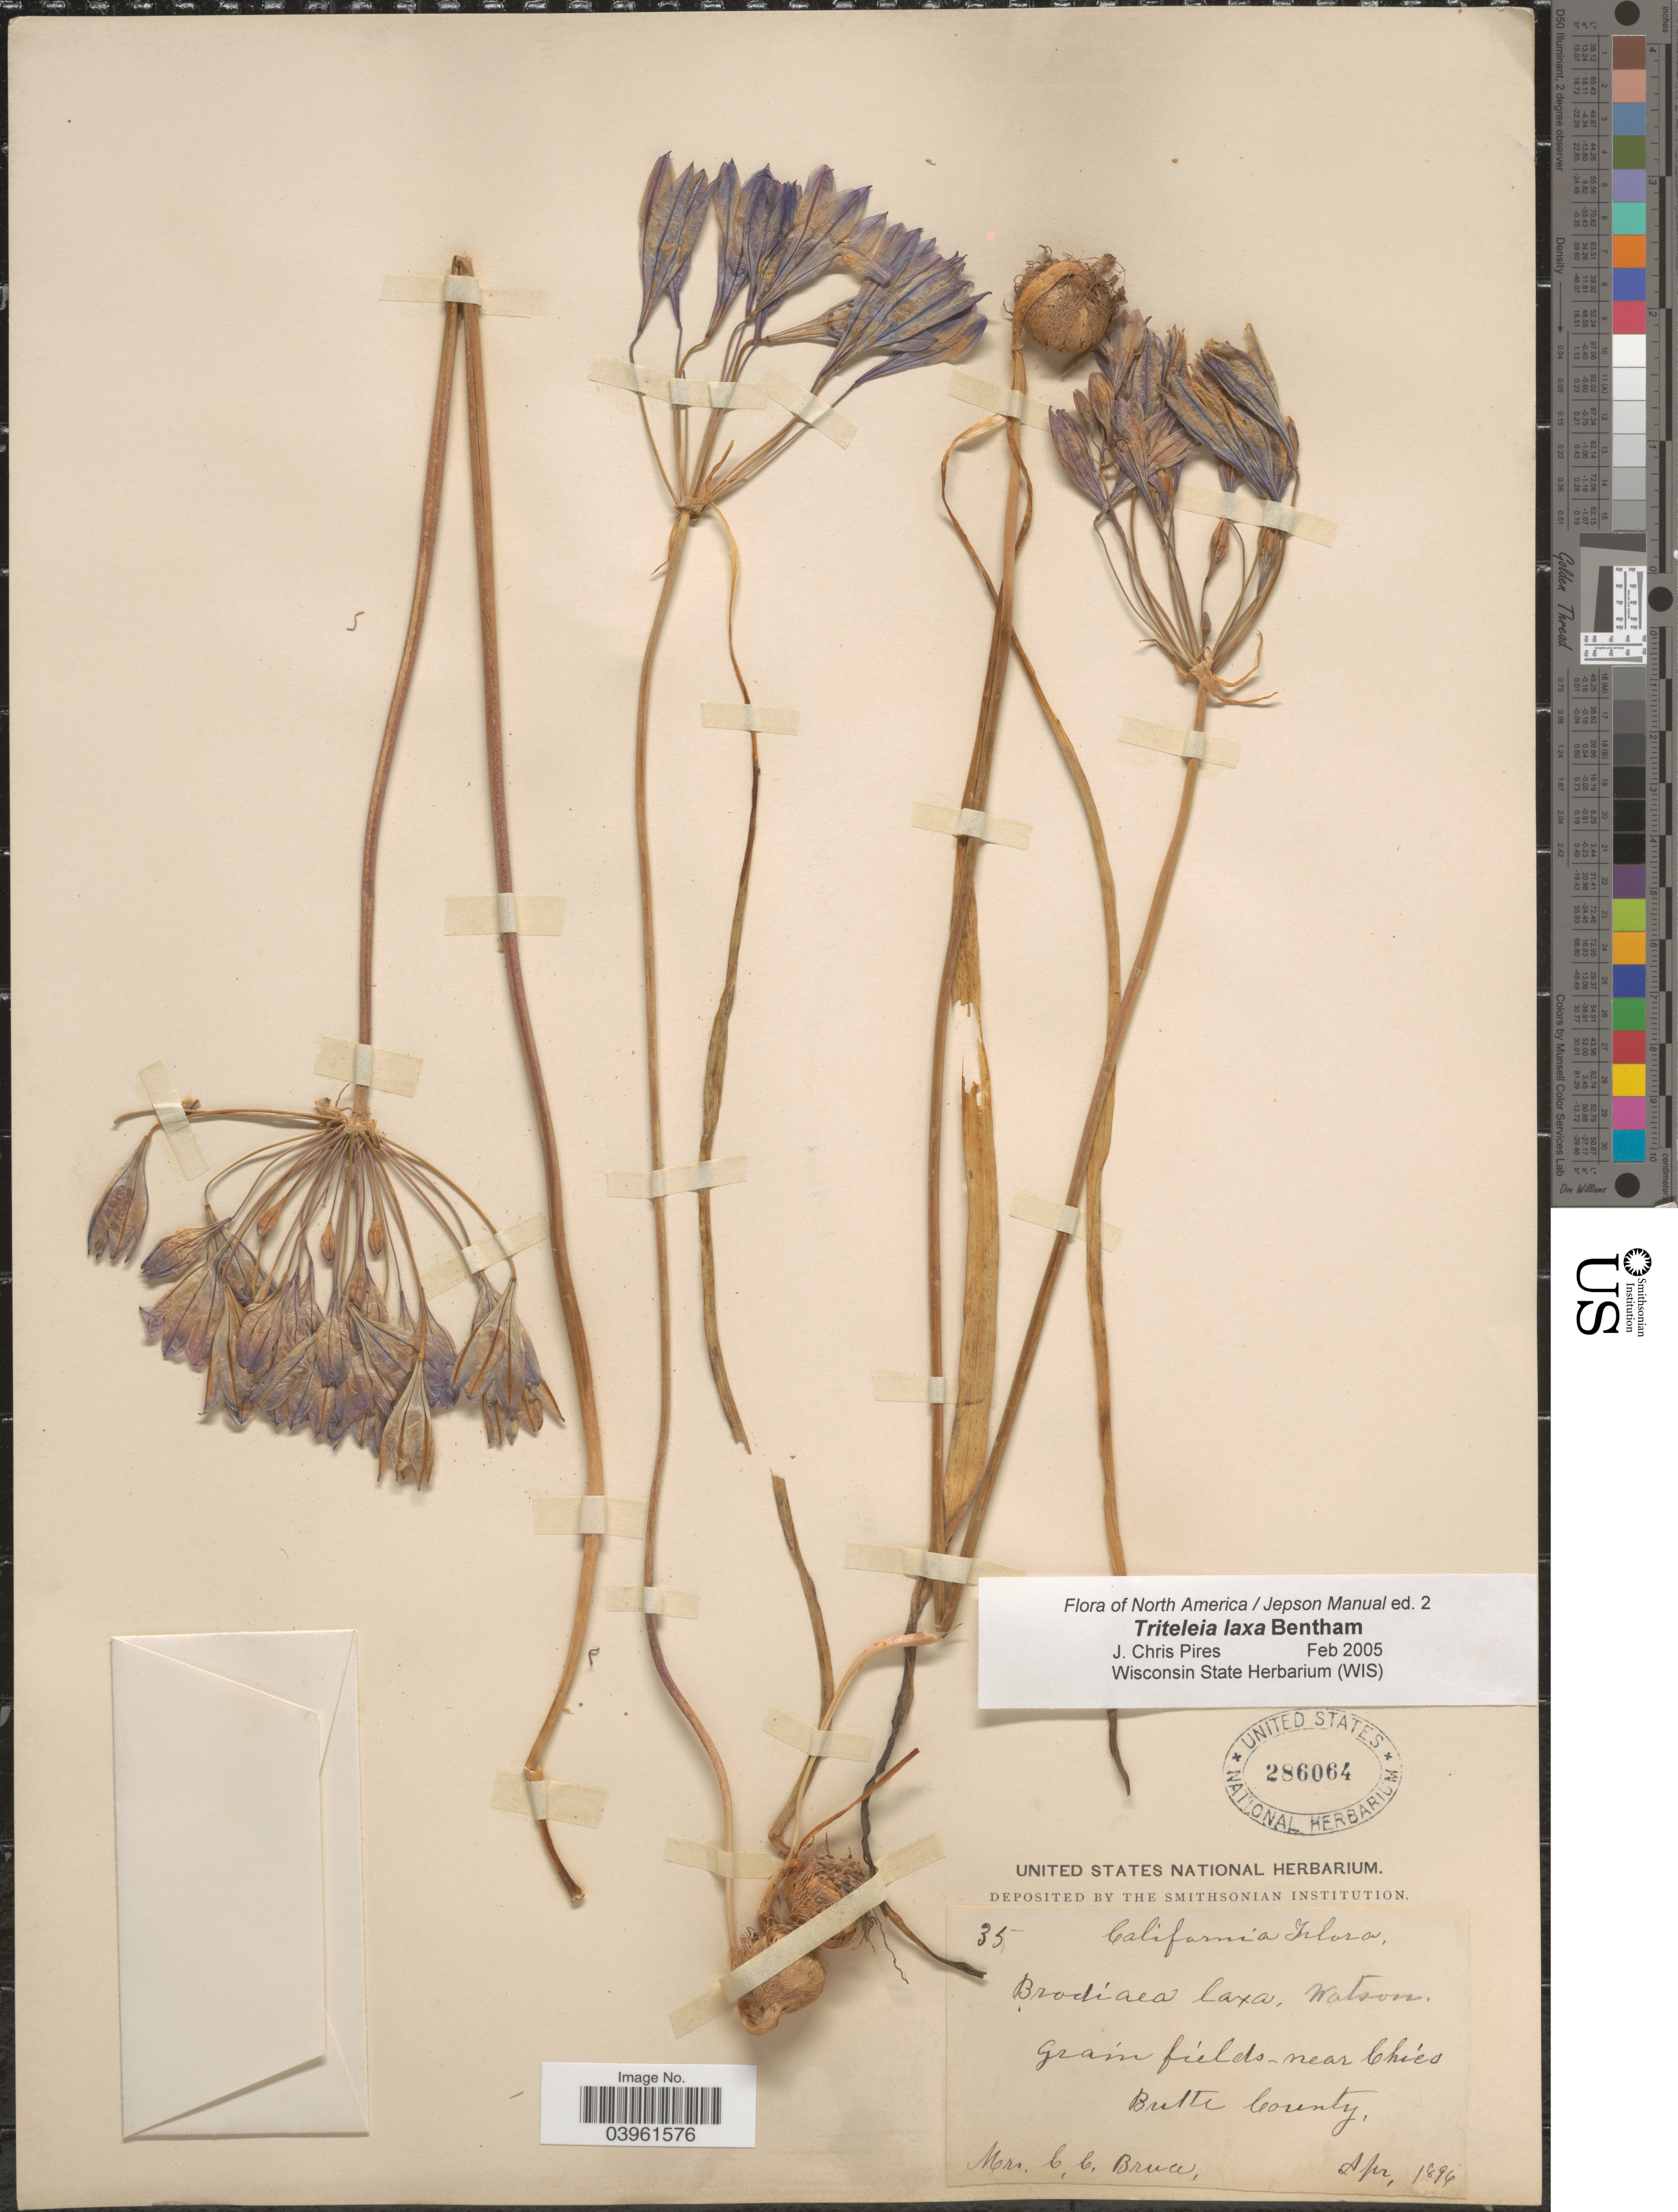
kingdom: Plantae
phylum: Tracheophyta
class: Liliopsida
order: Asparagales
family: Asparagaceae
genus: Triteleia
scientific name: Triteleia laxa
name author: Benth.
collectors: C. Bruce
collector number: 35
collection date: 1896-04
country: United States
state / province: California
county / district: Butte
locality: Grain fields near Chico, Butte County.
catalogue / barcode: US 286064